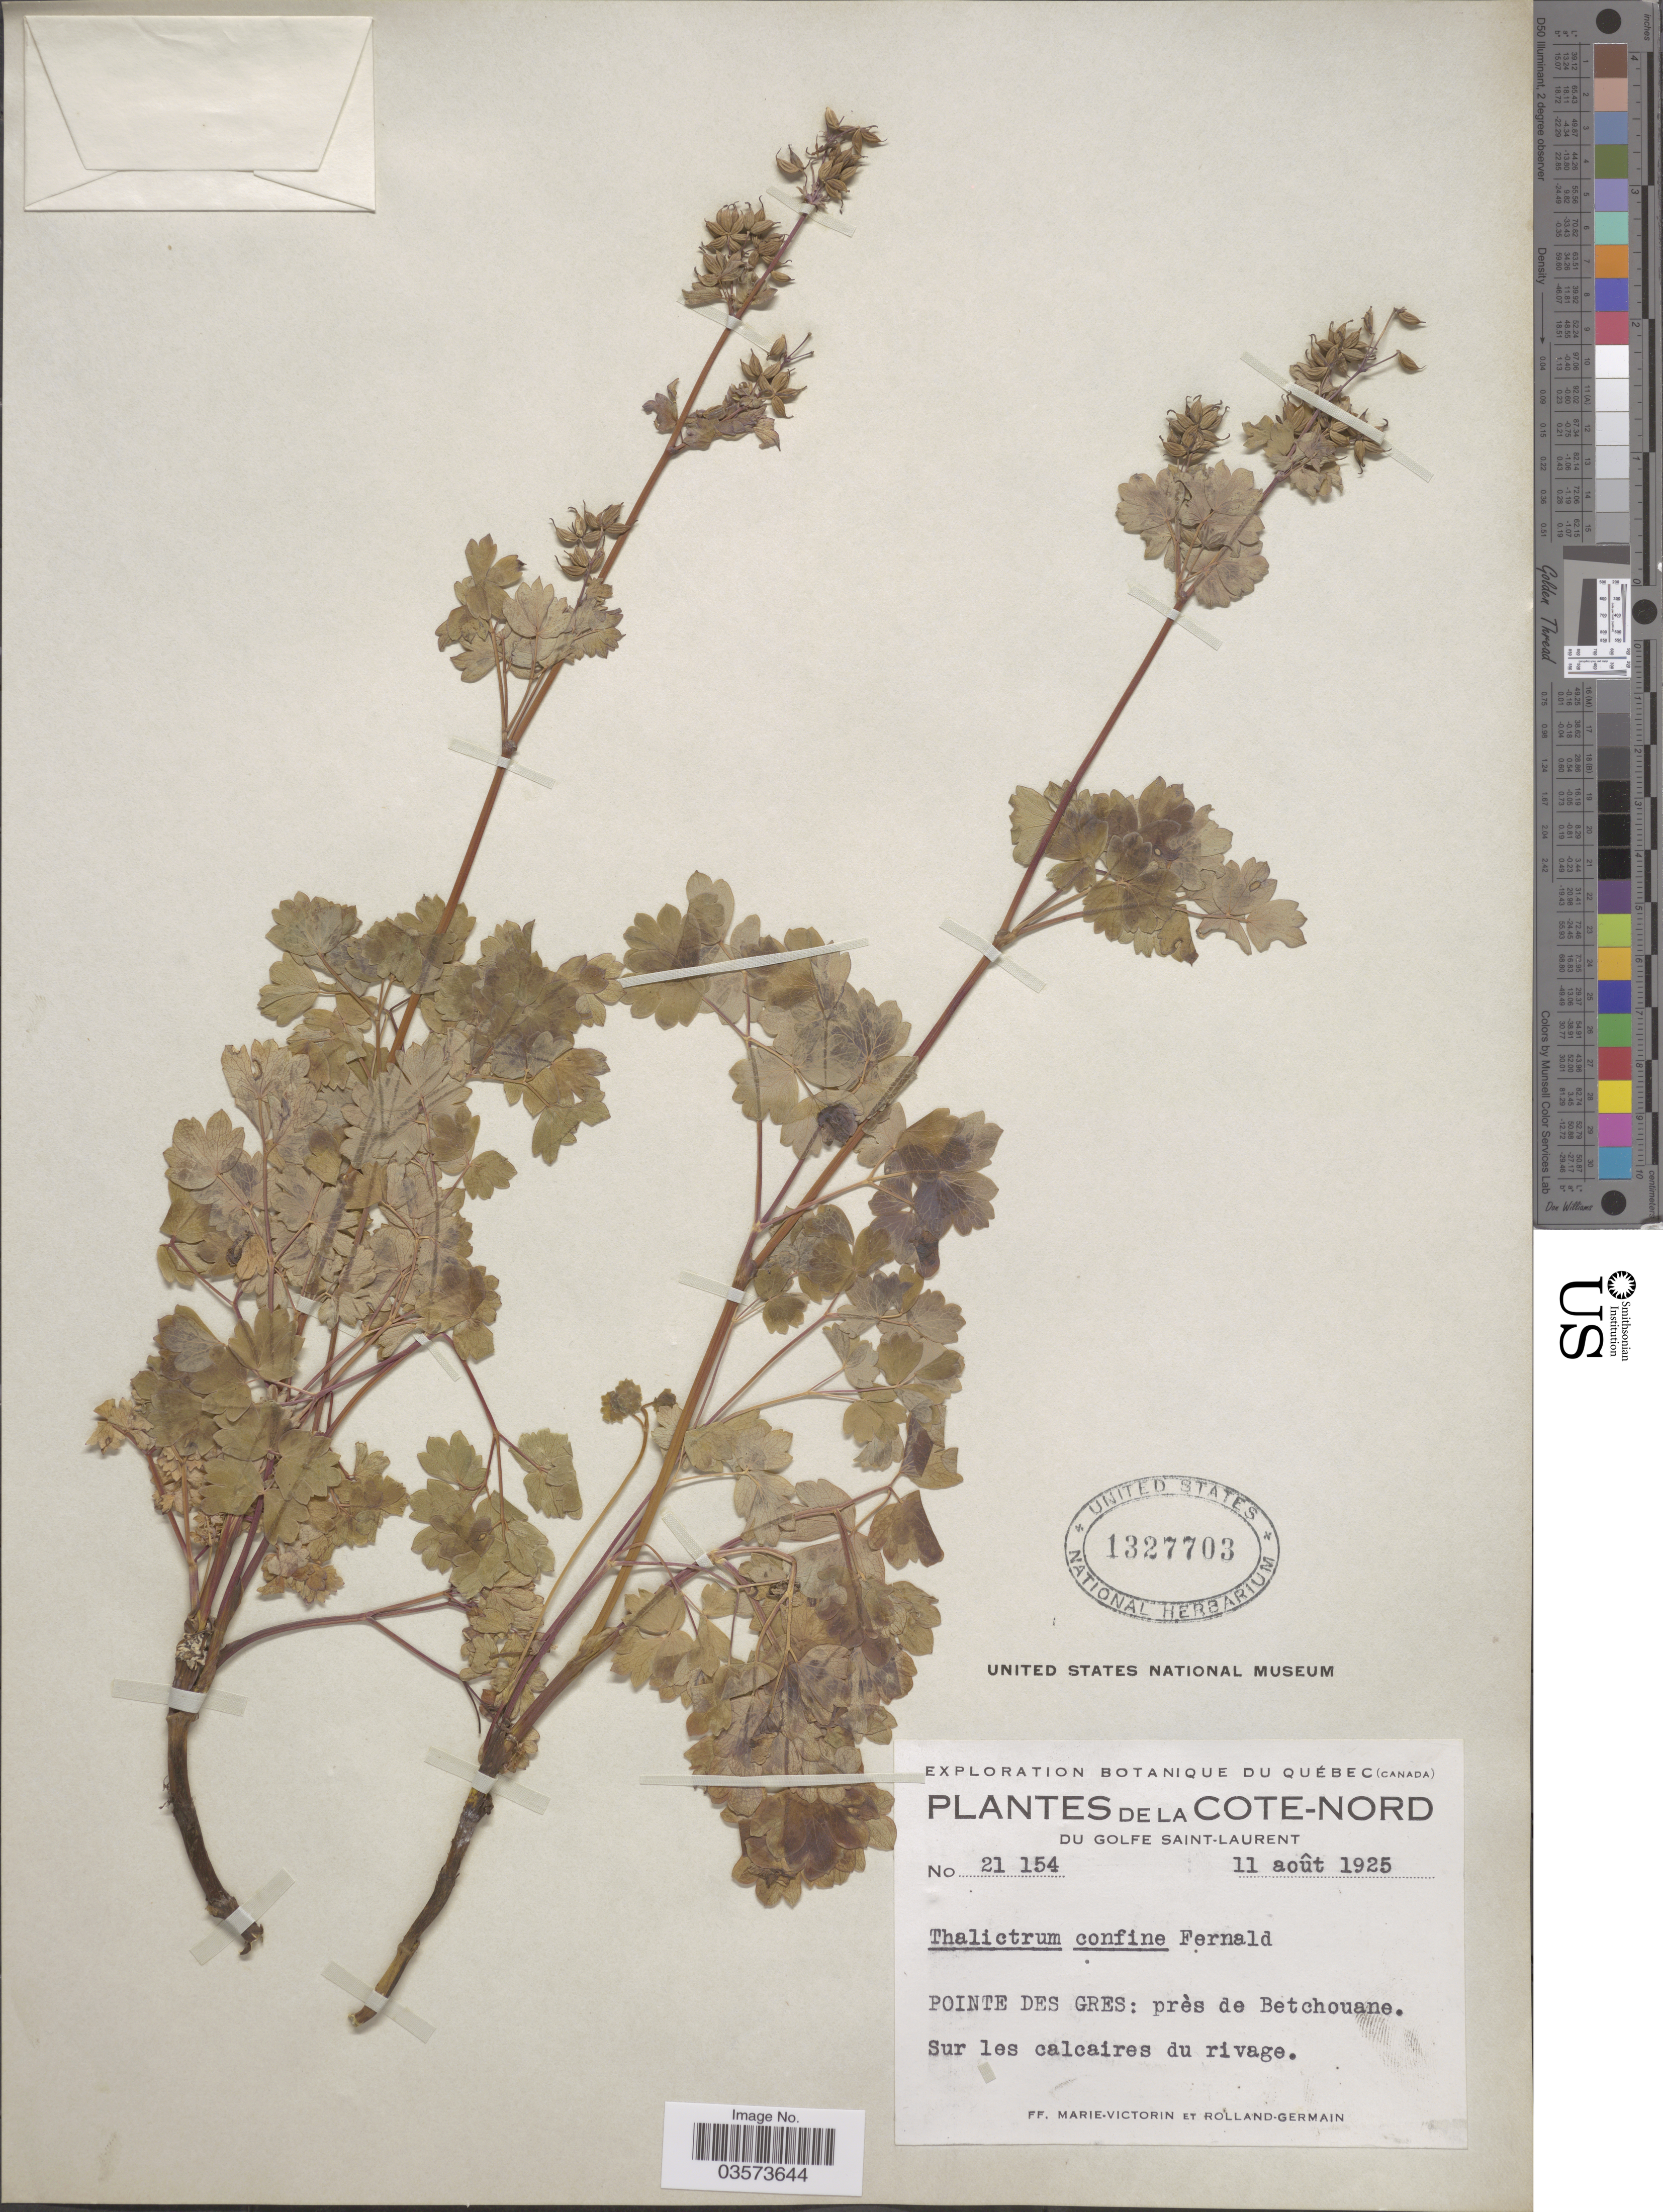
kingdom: Plantae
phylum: Tracheophyta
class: Magnoliopsida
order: Ranunculales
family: Ranunculaceae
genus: Thalictrum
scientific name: Thalictrum confine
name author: Fernald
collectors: F. Marie-Victorin & Rolland-Germain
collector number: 21154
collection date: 1925-08-11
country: Canada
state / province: Quebec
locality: La Cote-Nord. Du Golfe Saint-Laurent. Pointe des Gres: près de Betchouane. Sur les calcaires du rivage.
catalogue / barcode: US 1327703